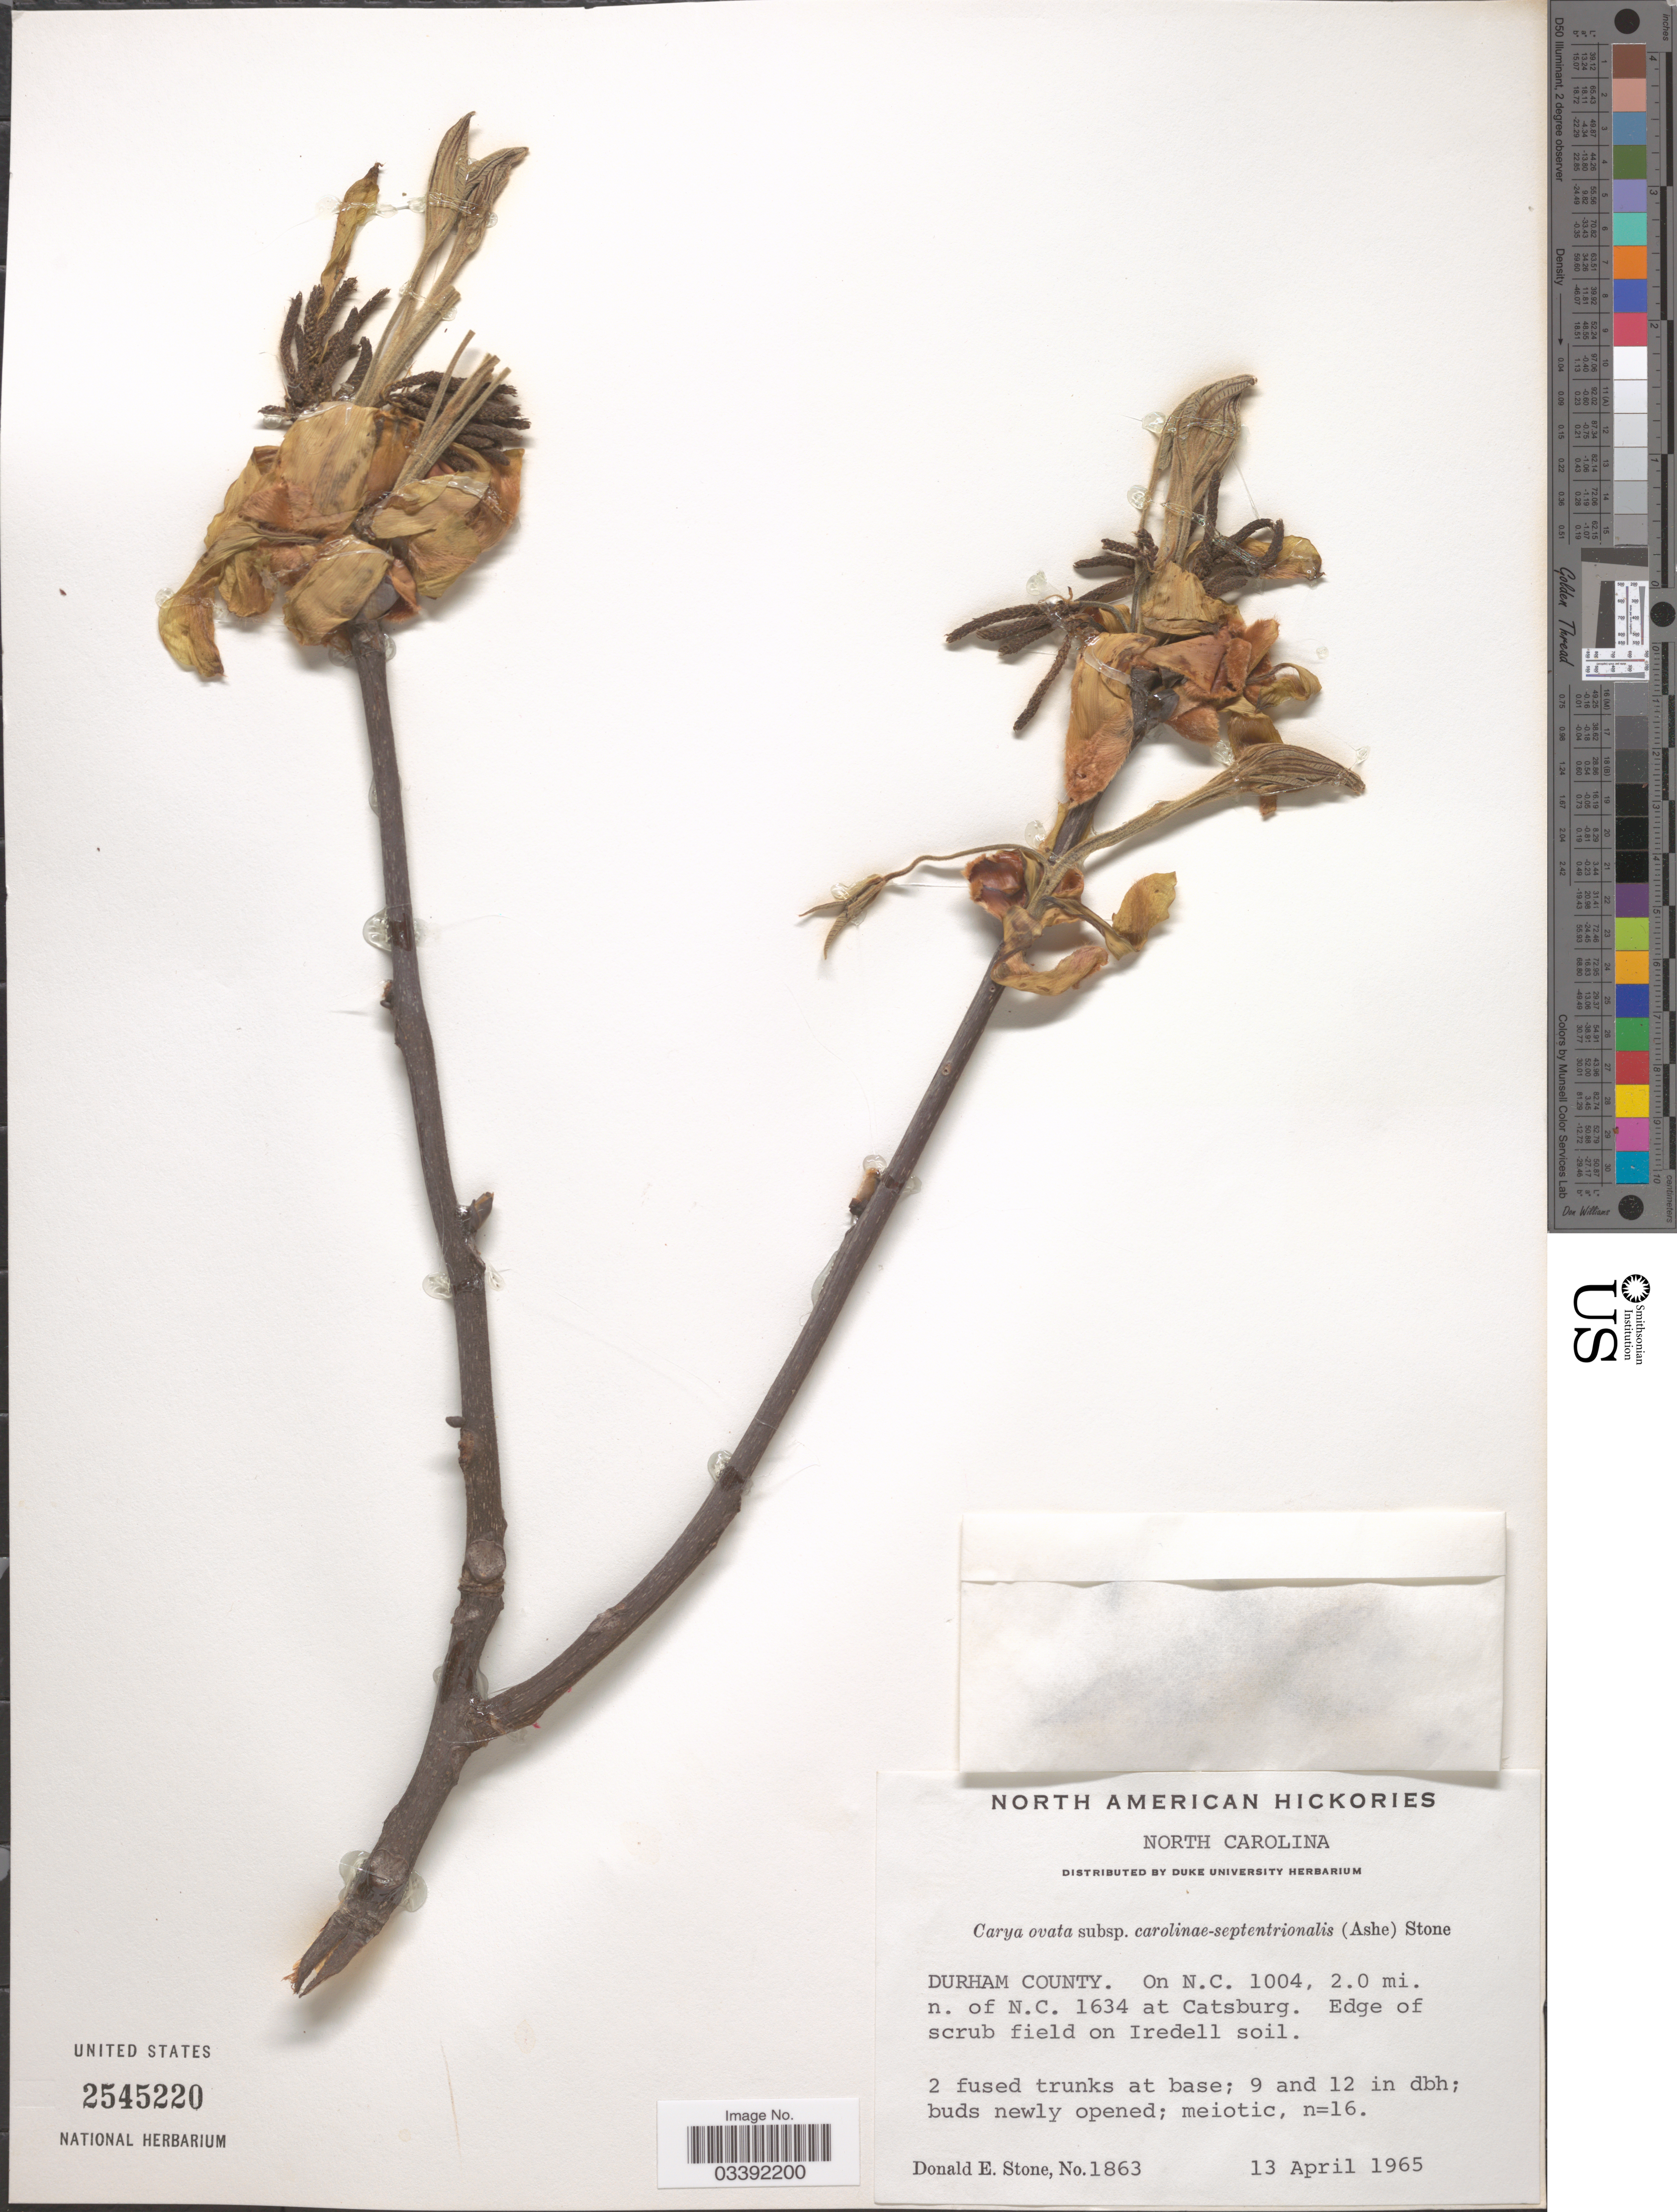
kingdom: Plantae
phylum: Tracheophyta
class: Magnoliopsida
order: Fagales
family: Juglandaceae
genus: Carya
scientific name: Carya ovata subsp. carolinae-septentrionalis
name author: (Ashe) Engl. & Graebn.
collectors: D. Stone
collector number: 1863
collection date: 1965-04-13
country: United States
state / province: North Carolina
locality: Durham County. On NC 1004, 2.0 mi. n. of N.C. 1634 at Catsburg.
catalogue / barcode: US 2545220